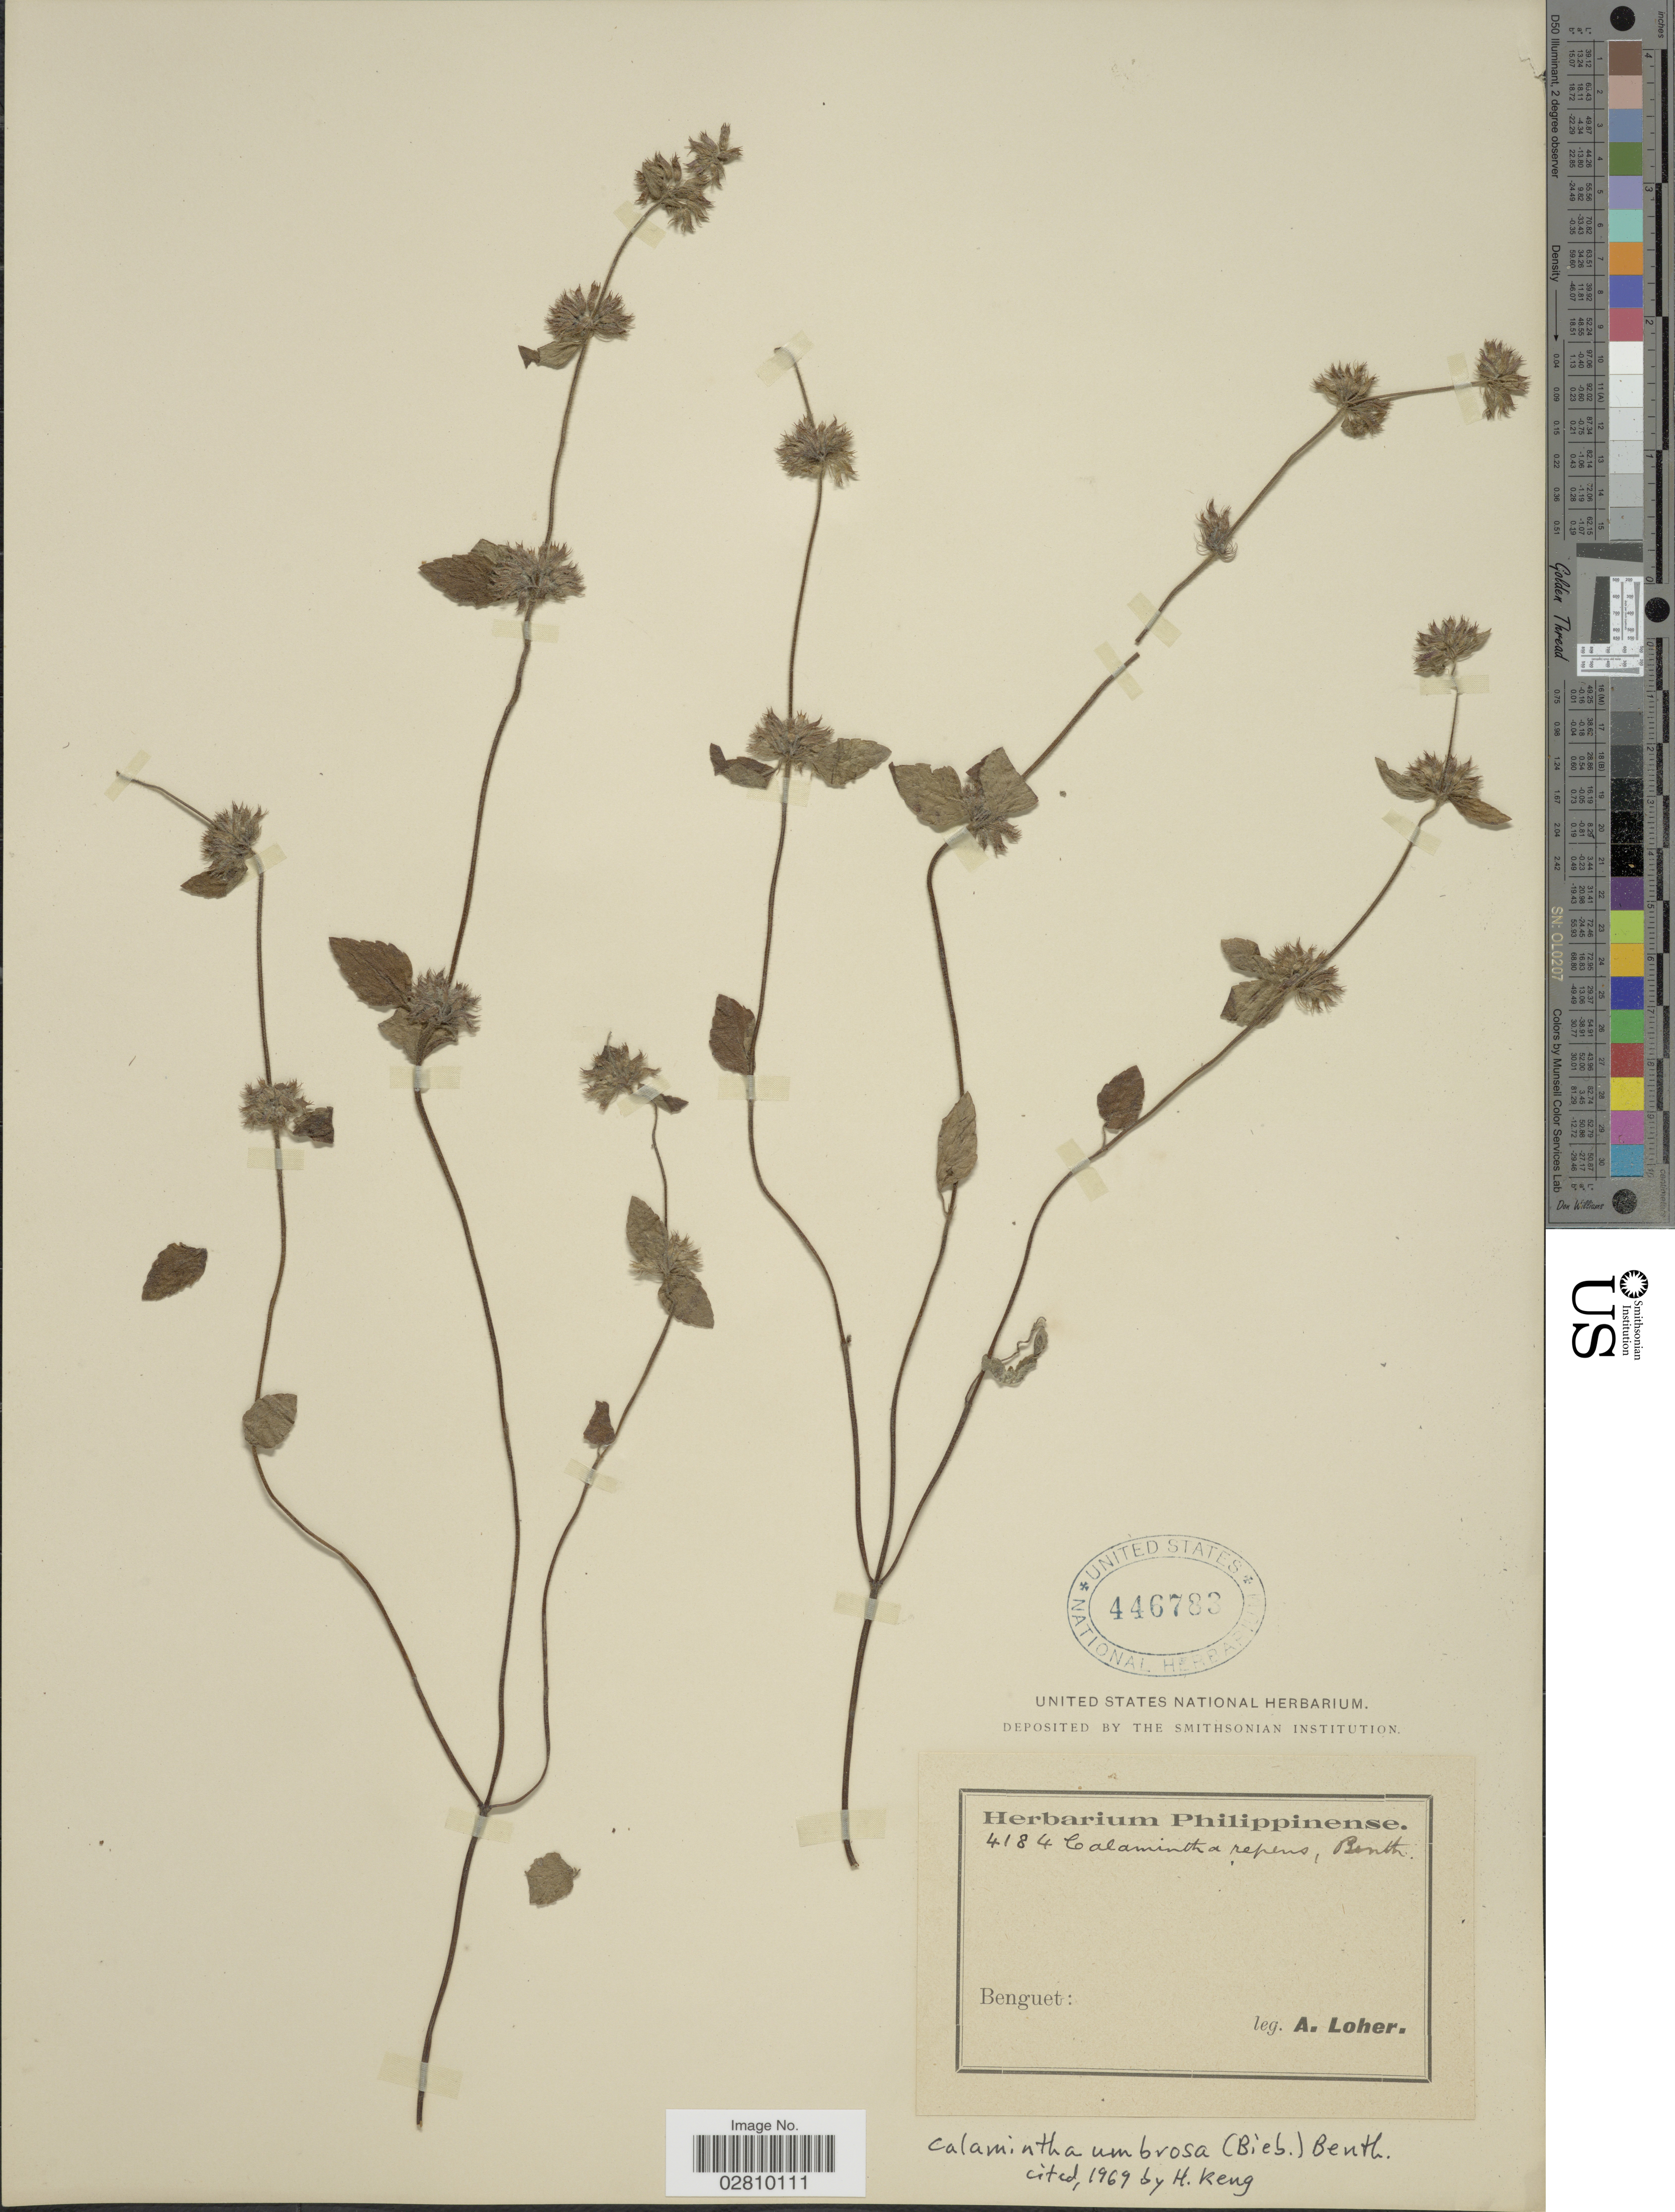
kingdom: Plantae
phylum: Tracheophyta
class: Magnoliopsida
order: Lamiales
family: Lamiaceae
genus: Calamintha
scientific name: Calamintha umbrosa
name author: (M. Bieb.) Rchb.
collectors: A. Loher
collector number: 4184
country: Philippines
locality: Benguet.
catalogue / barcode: US 446783